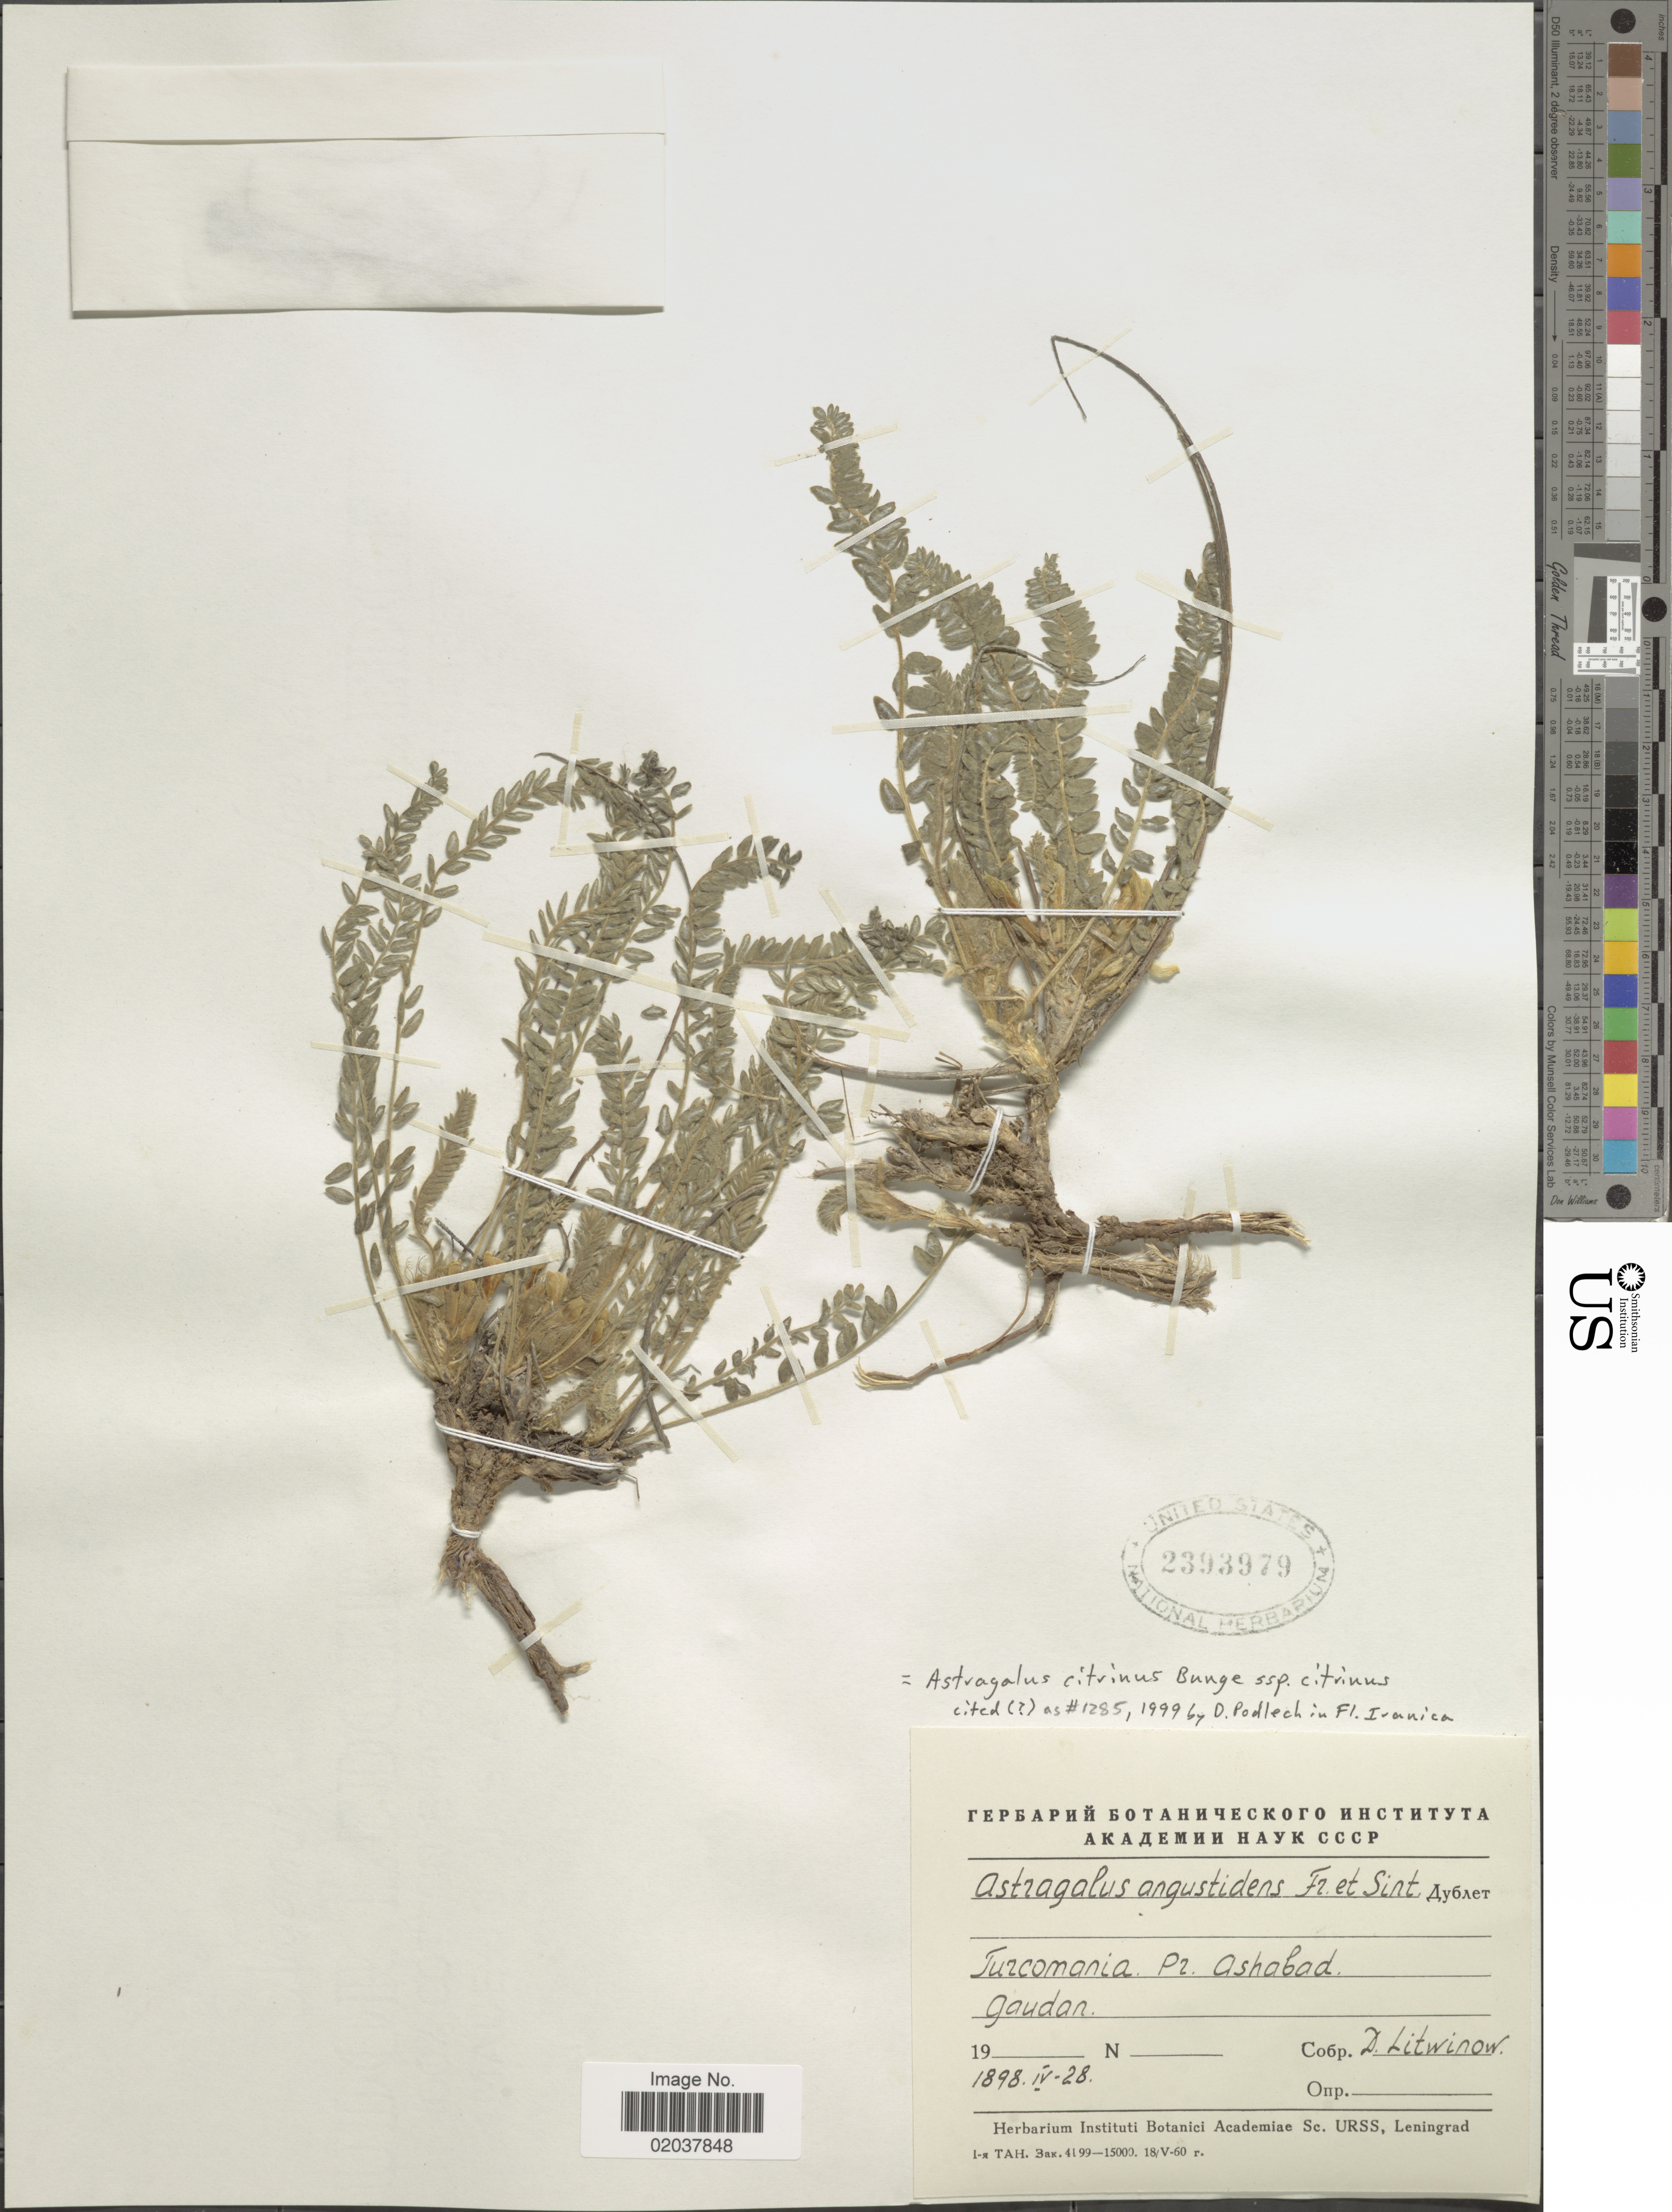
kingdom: Plantae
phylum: Tracheophyta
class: Magnoliopsida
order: Fabales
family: Fabaceae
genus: Astragalus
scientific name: Astragalus citrinus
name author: Bunge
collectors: D. Litwinow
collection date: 1898-04-28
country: Turkmenistan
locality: Turcomania pr. Ashabad, Gaudan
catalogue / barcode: US 2393979